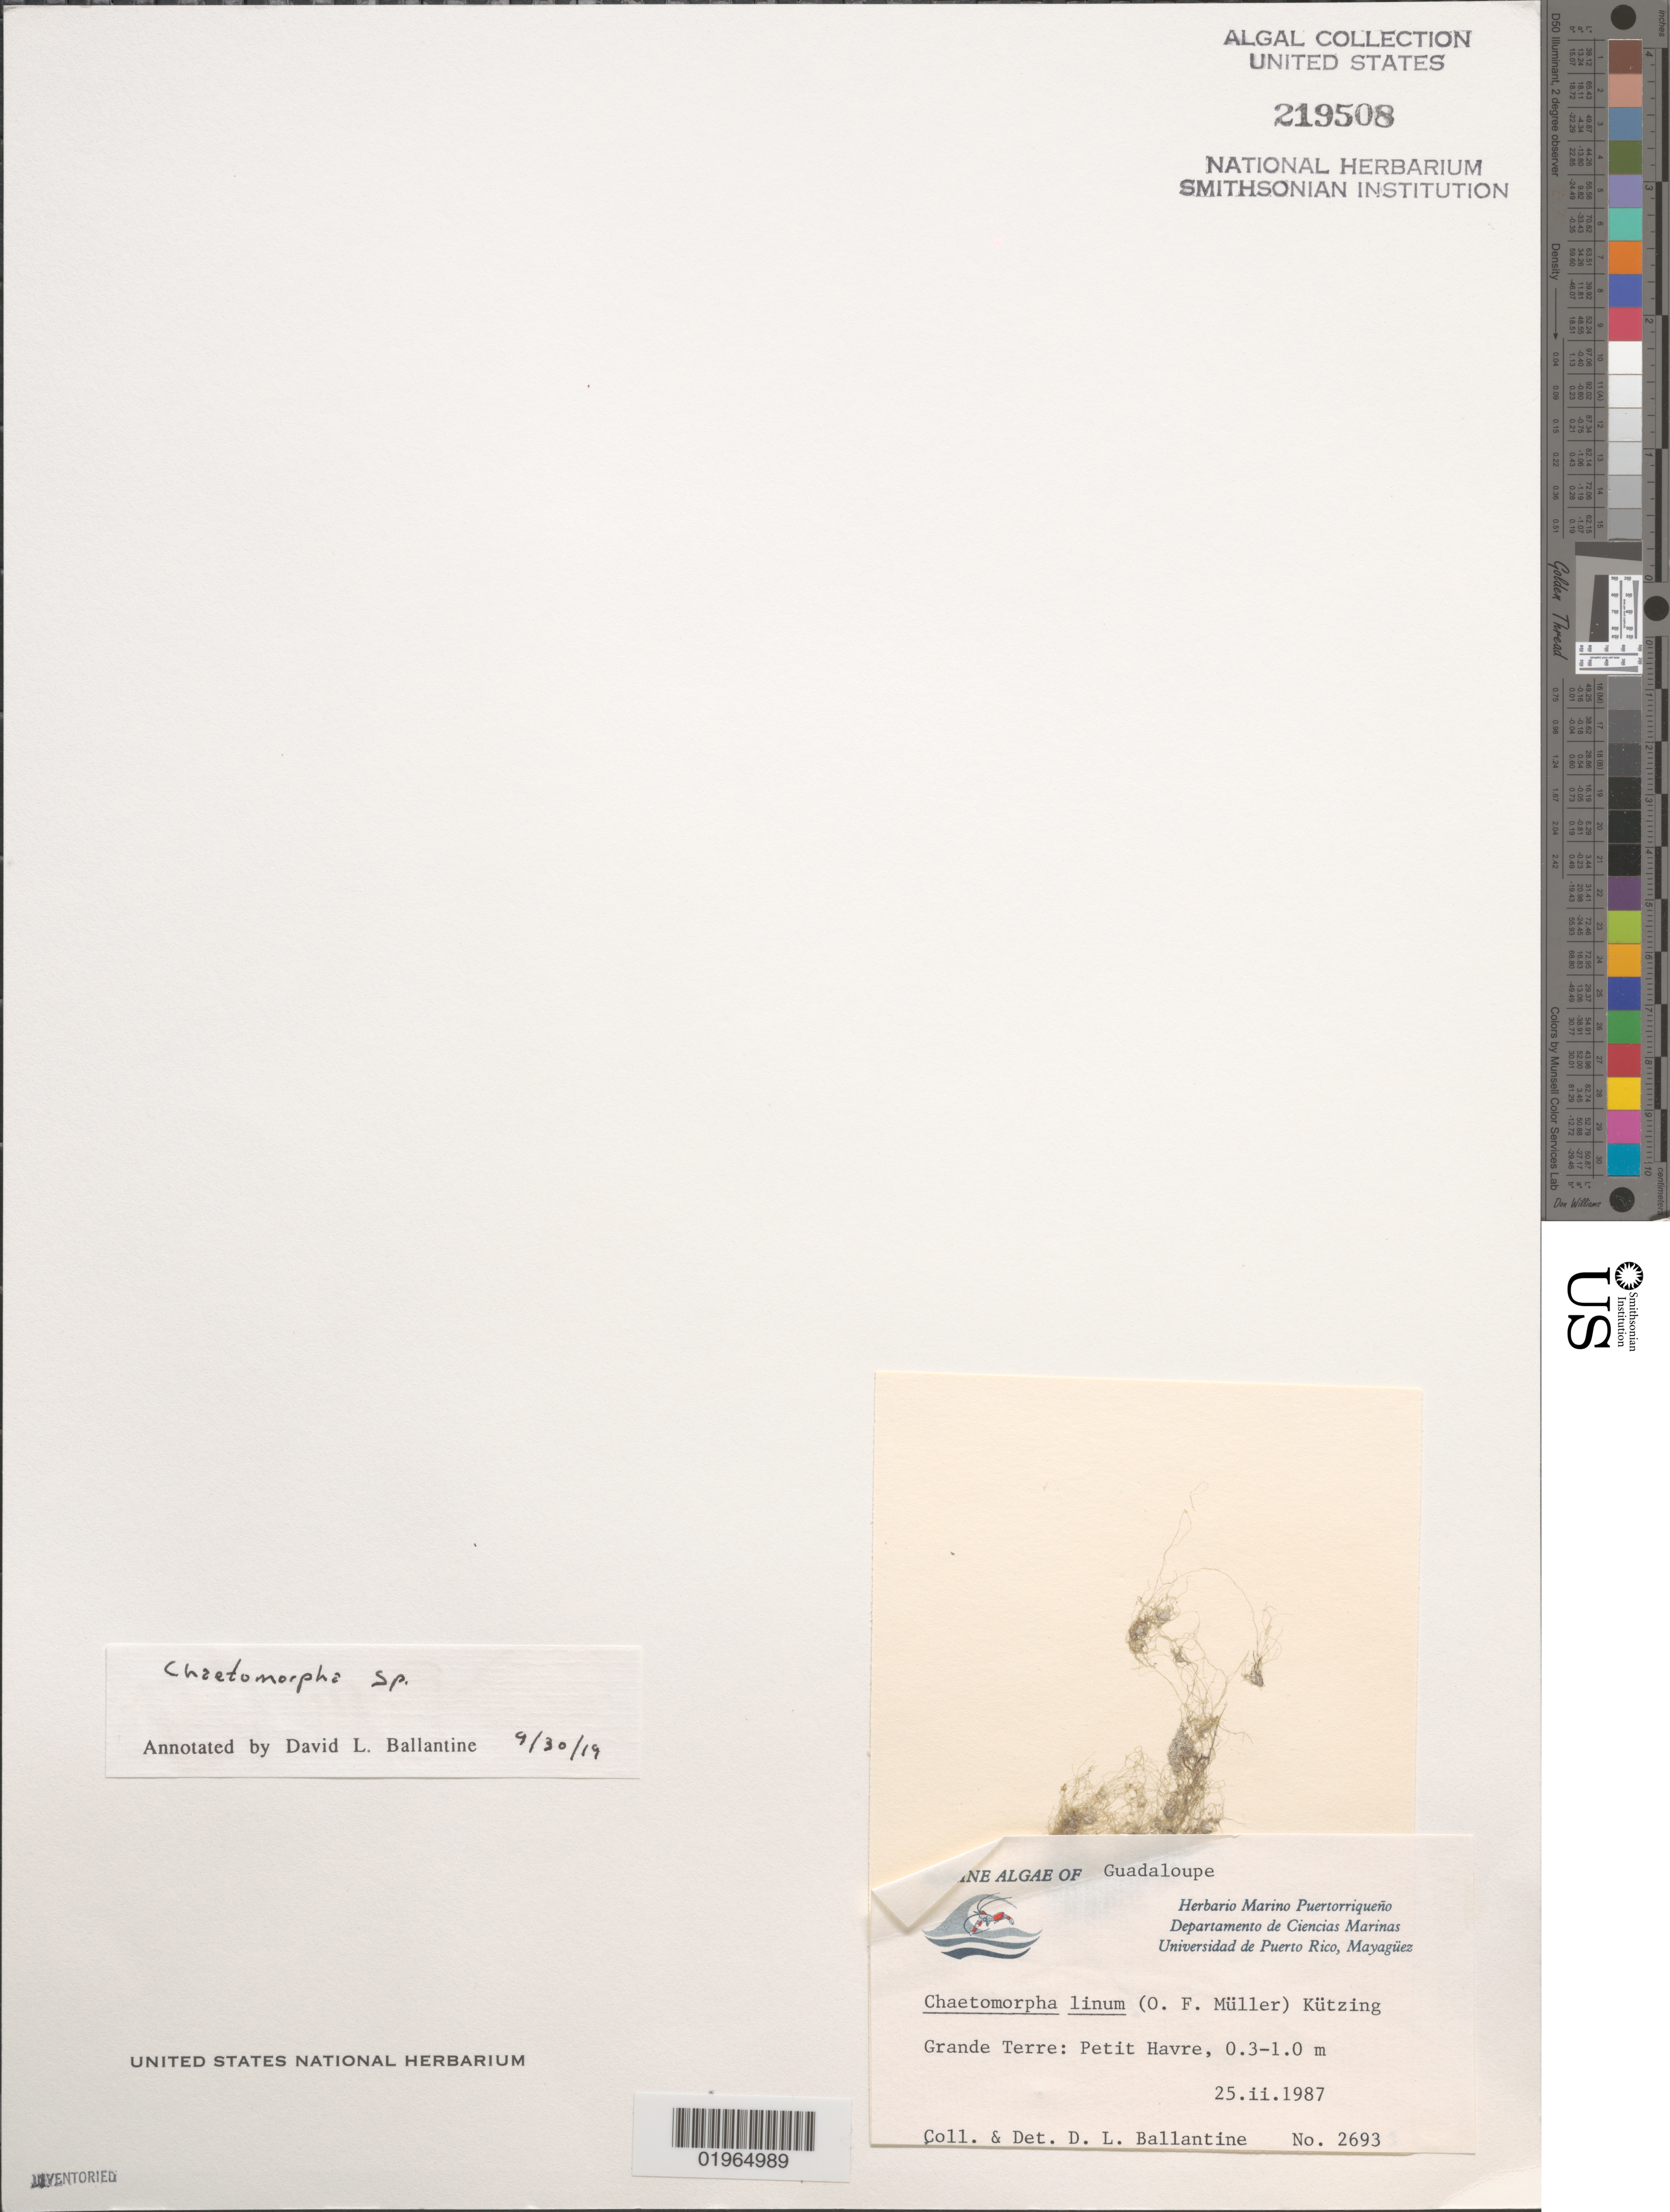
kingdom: Plantae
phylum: Chlorophyta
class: Ulvophyceae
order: Cladophorales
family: Cladophoraceae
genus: Chaetomorpha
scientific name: Chaetomorpha sp.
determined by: Ballantine, D. L.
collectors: D.L. Ballantine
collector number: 2693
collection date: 1987-02-25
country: Guadeloupe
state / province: Grande Terre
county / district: Petit Havre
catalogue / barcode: US 219508